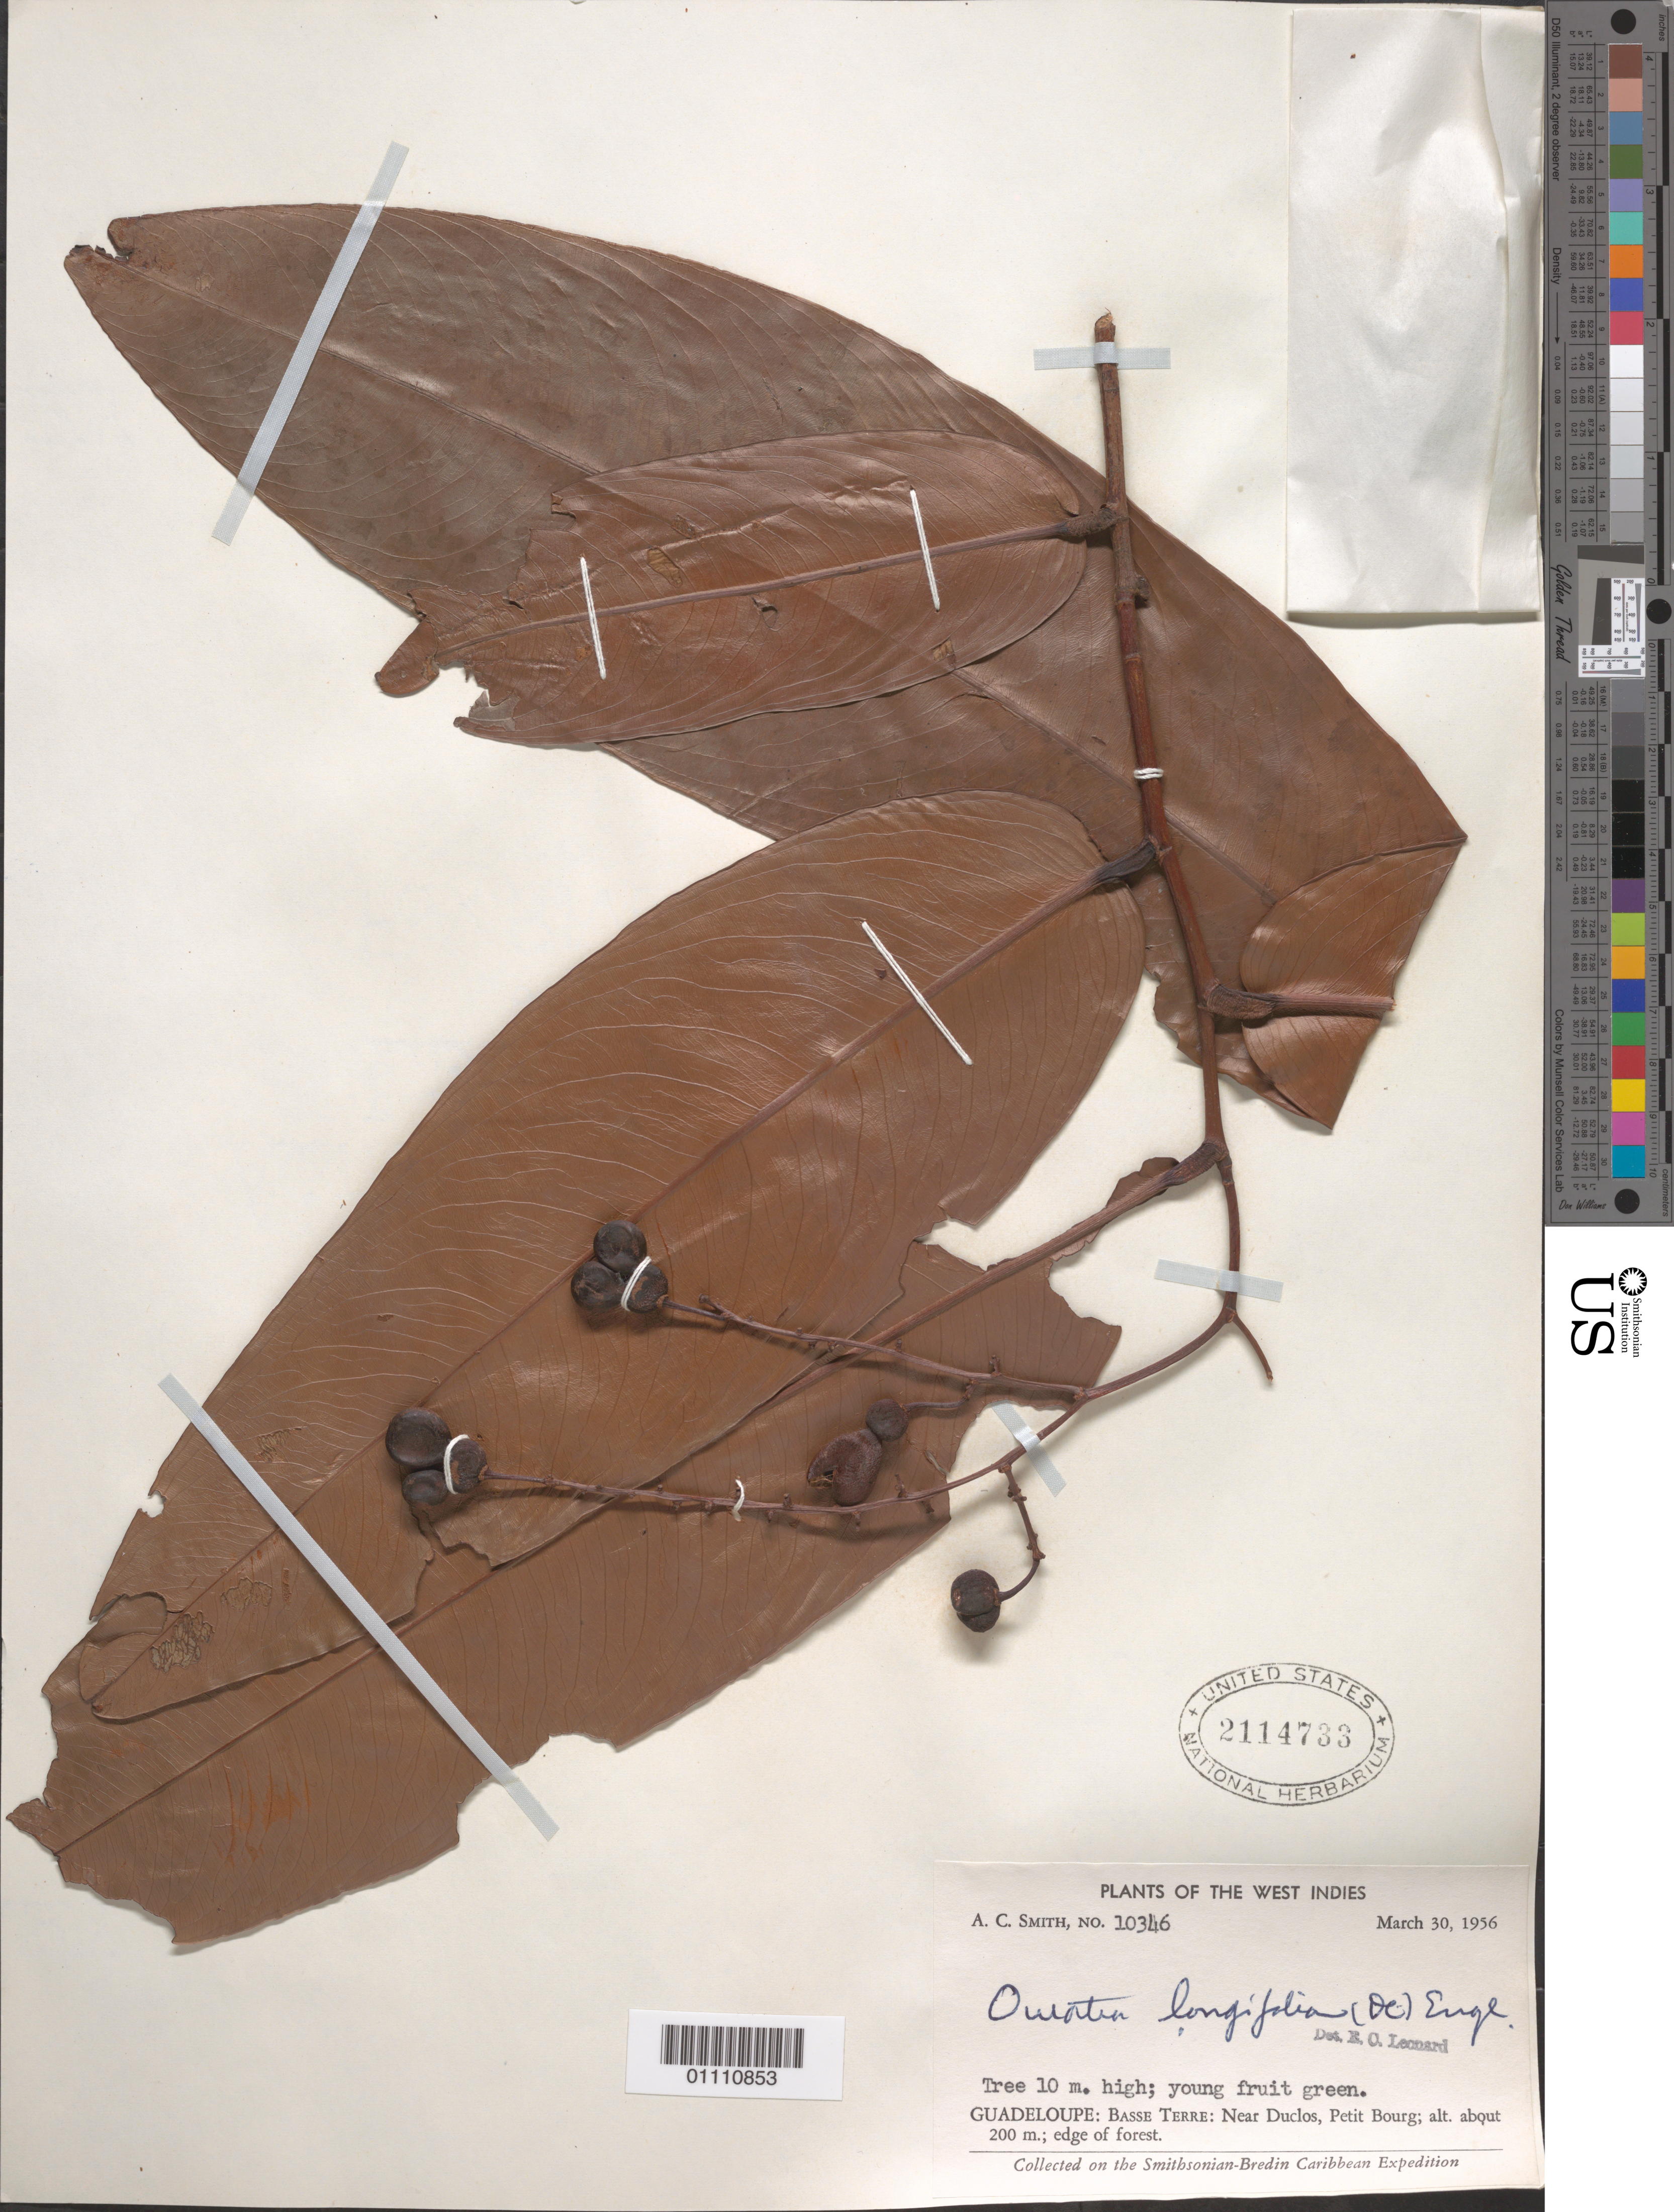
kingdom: Plantae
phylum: Tracheophyta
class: Magnoliopsida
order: Malpighiales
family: Ochnaceae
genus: Ouratea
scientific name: Ouratea longifolia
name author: (Lam.) Engl.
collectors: A. C. Smith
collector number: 10346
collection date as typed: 30 Mar 1956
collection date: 1956-03-30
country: Guadeloupe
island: Basse Terre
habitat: near duclos, petit bourg, edge of forest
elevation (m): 200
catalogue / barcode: US 2114733